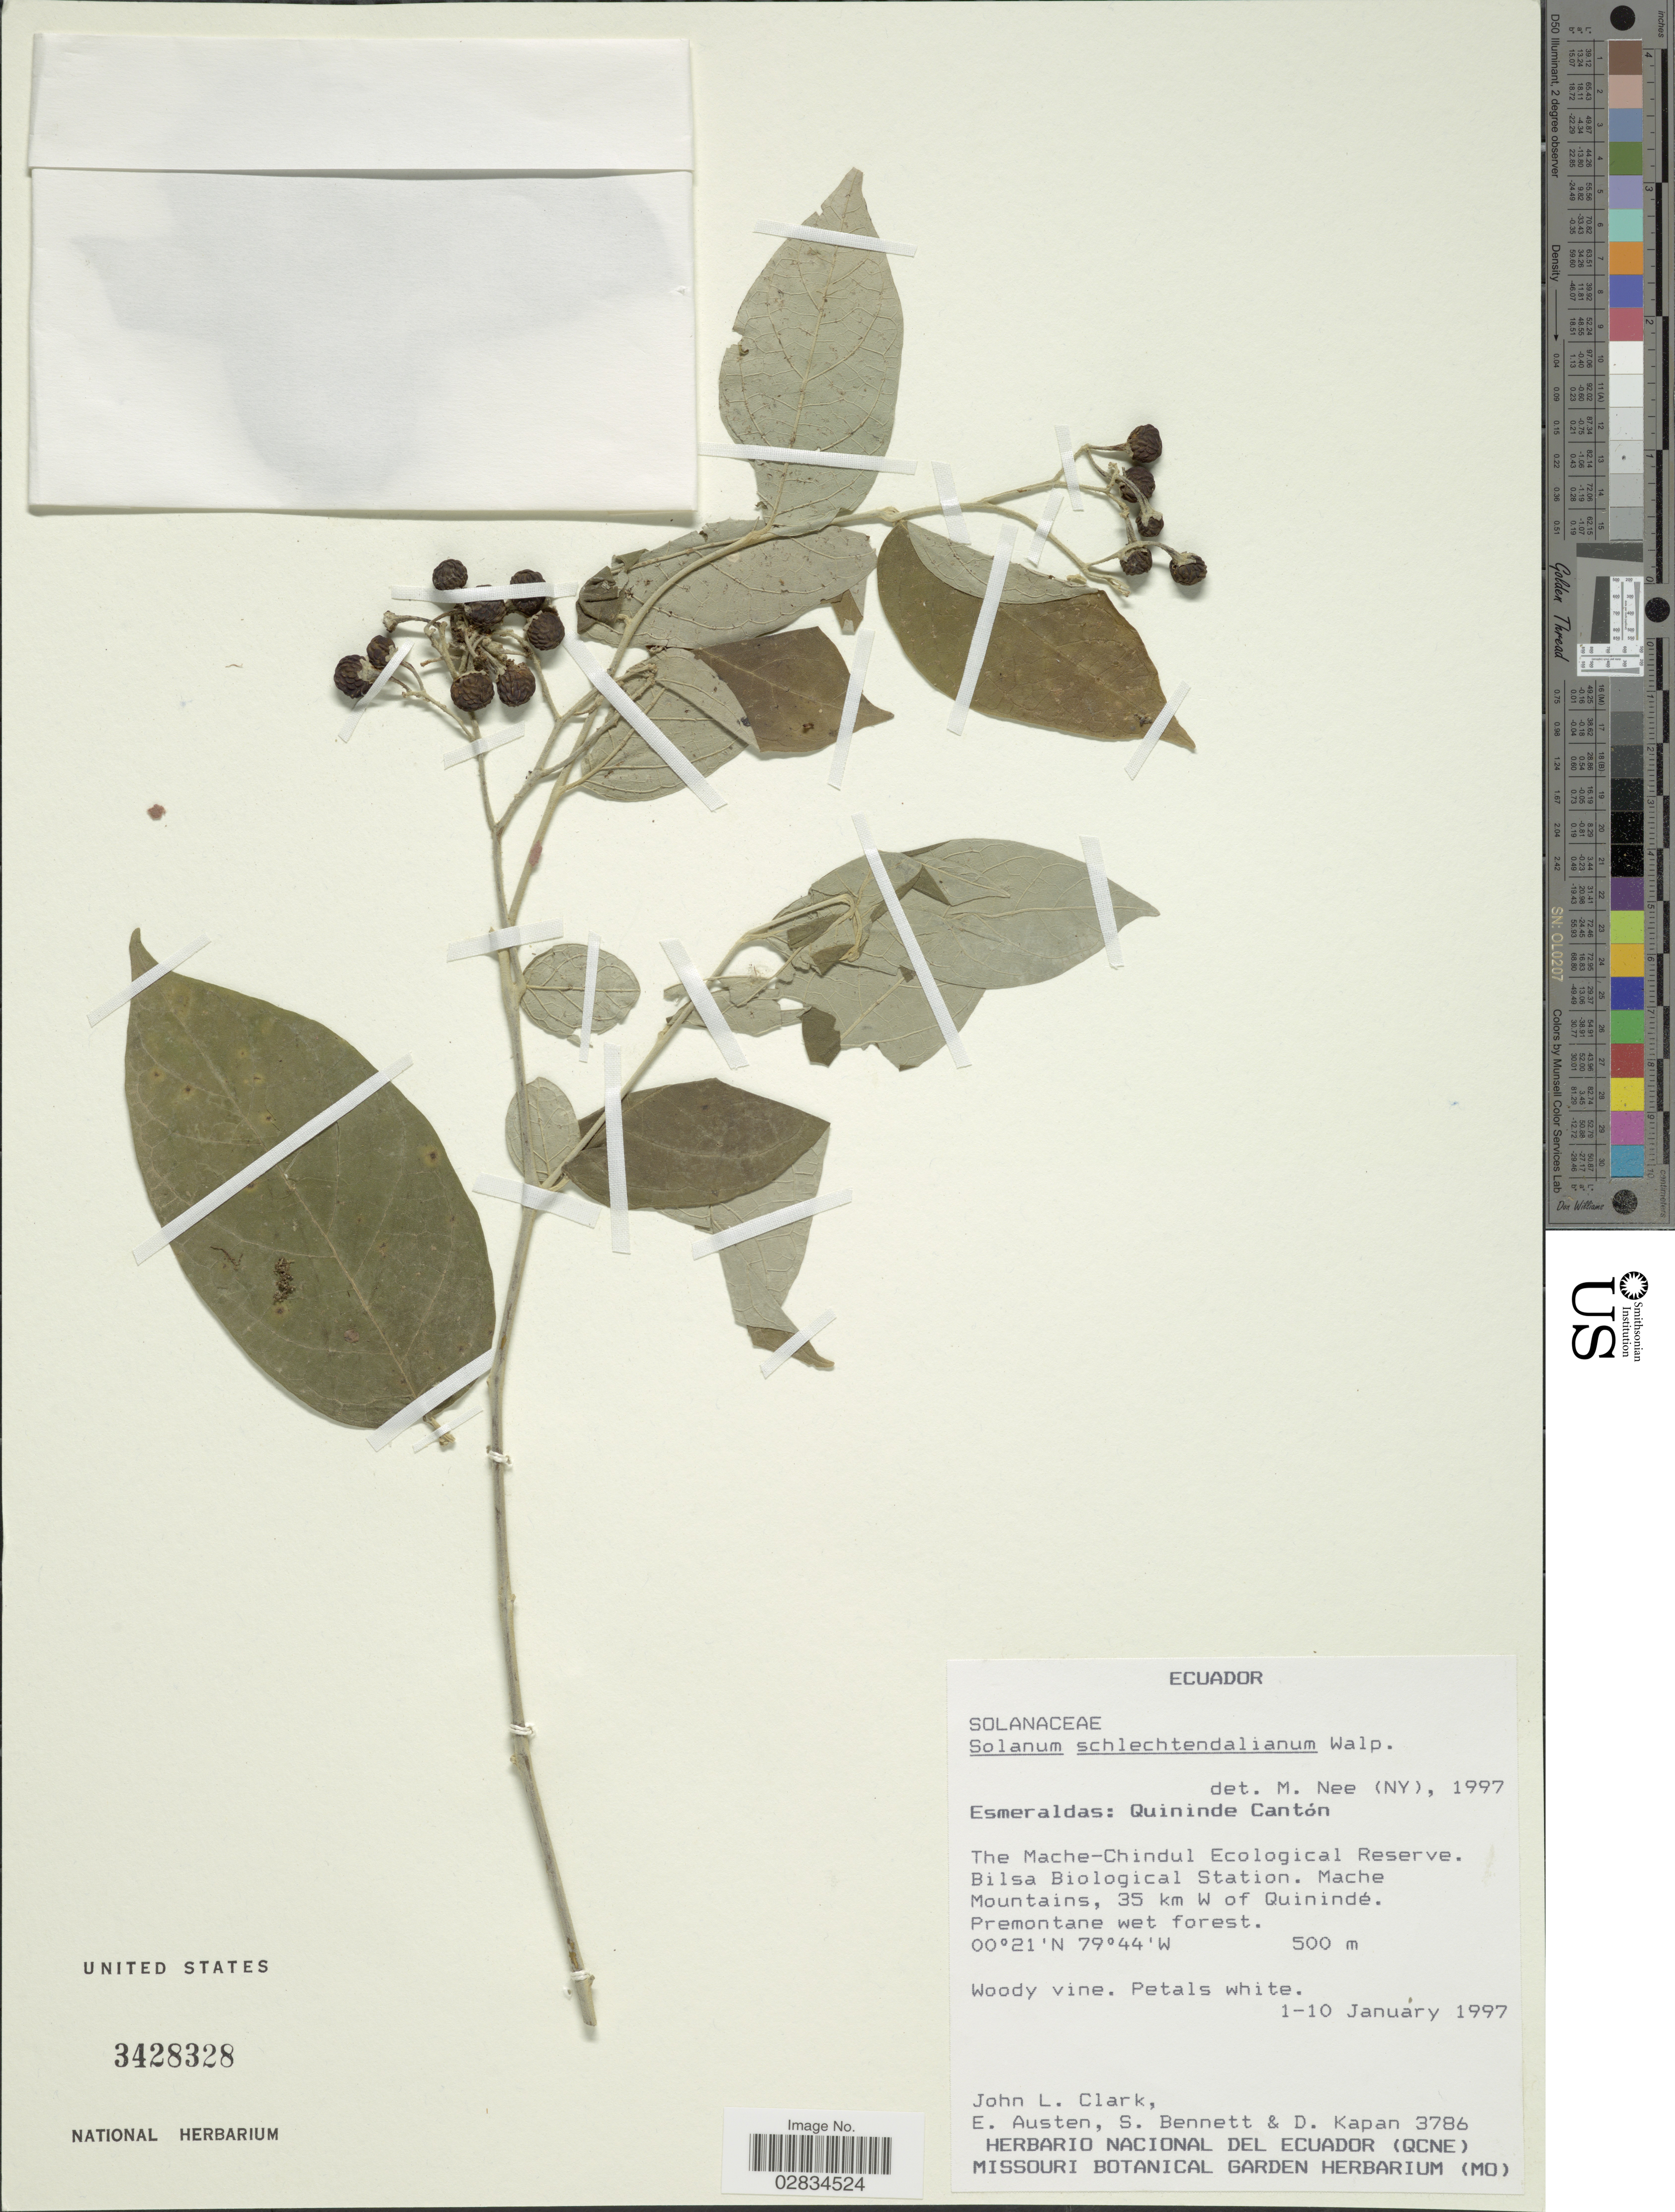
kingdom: Plantae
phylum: Tracheophyta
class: Magnoliopsida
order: Solanales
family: Solanaceae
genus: Solanum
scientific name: Solanum schlechtendalianum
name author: Walp.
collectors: J. L. Clark, E. Austen, S. Bennett & D. Kapan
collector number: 3786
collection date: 1997-01-01/1997-01-10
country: Ecuador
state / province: Esmeraldas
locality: Esmeraldas: Quininde Cantón. The Mache-Chindul Ecological Reserve. Bilsa Biological Station. Mache Mountains, 35 km W of Quinindé.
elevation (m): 500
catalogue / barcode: US 3428328